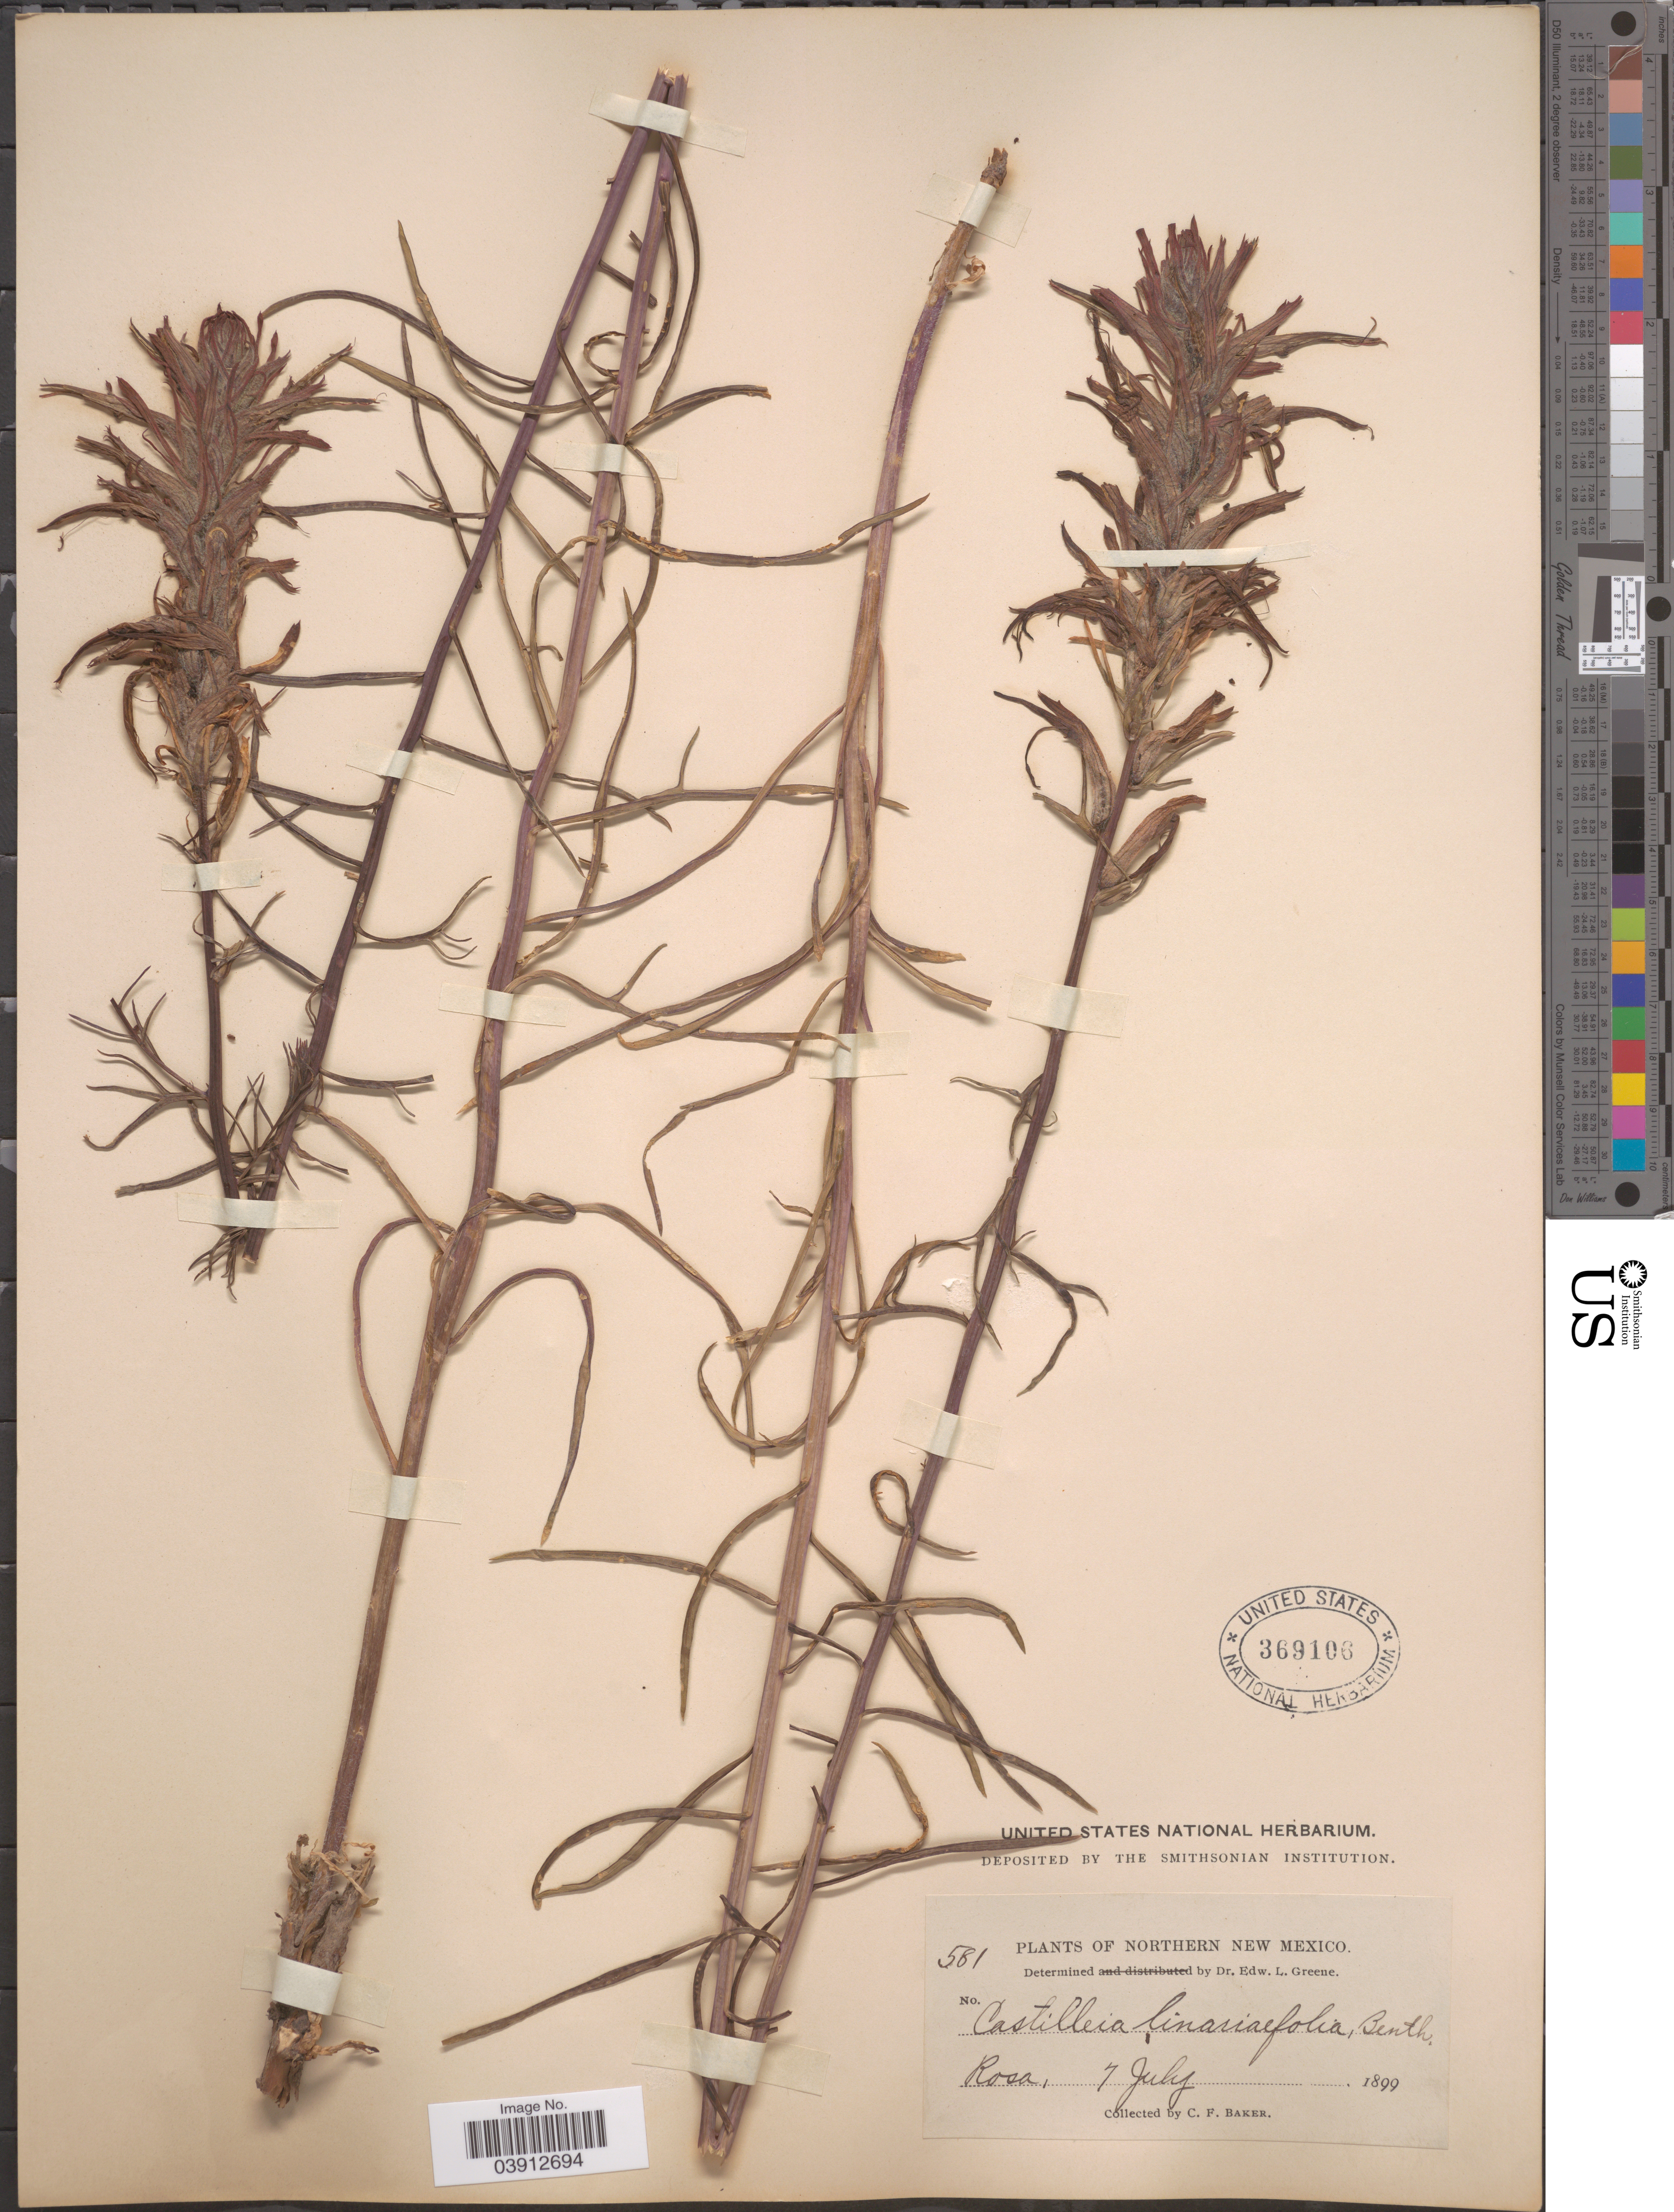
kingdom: Plantae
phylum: Tracheophyta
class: Magnoliopsida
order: Lamiales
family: Orobanchaceae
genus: Castilleja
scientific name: Castilleja linariifolia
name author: Benth.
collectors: C. F. Baker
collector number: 581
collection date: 1899-07-07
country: United States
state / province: New Mexico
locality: Northern New Mexico. Rosa.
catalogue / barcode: US 369106